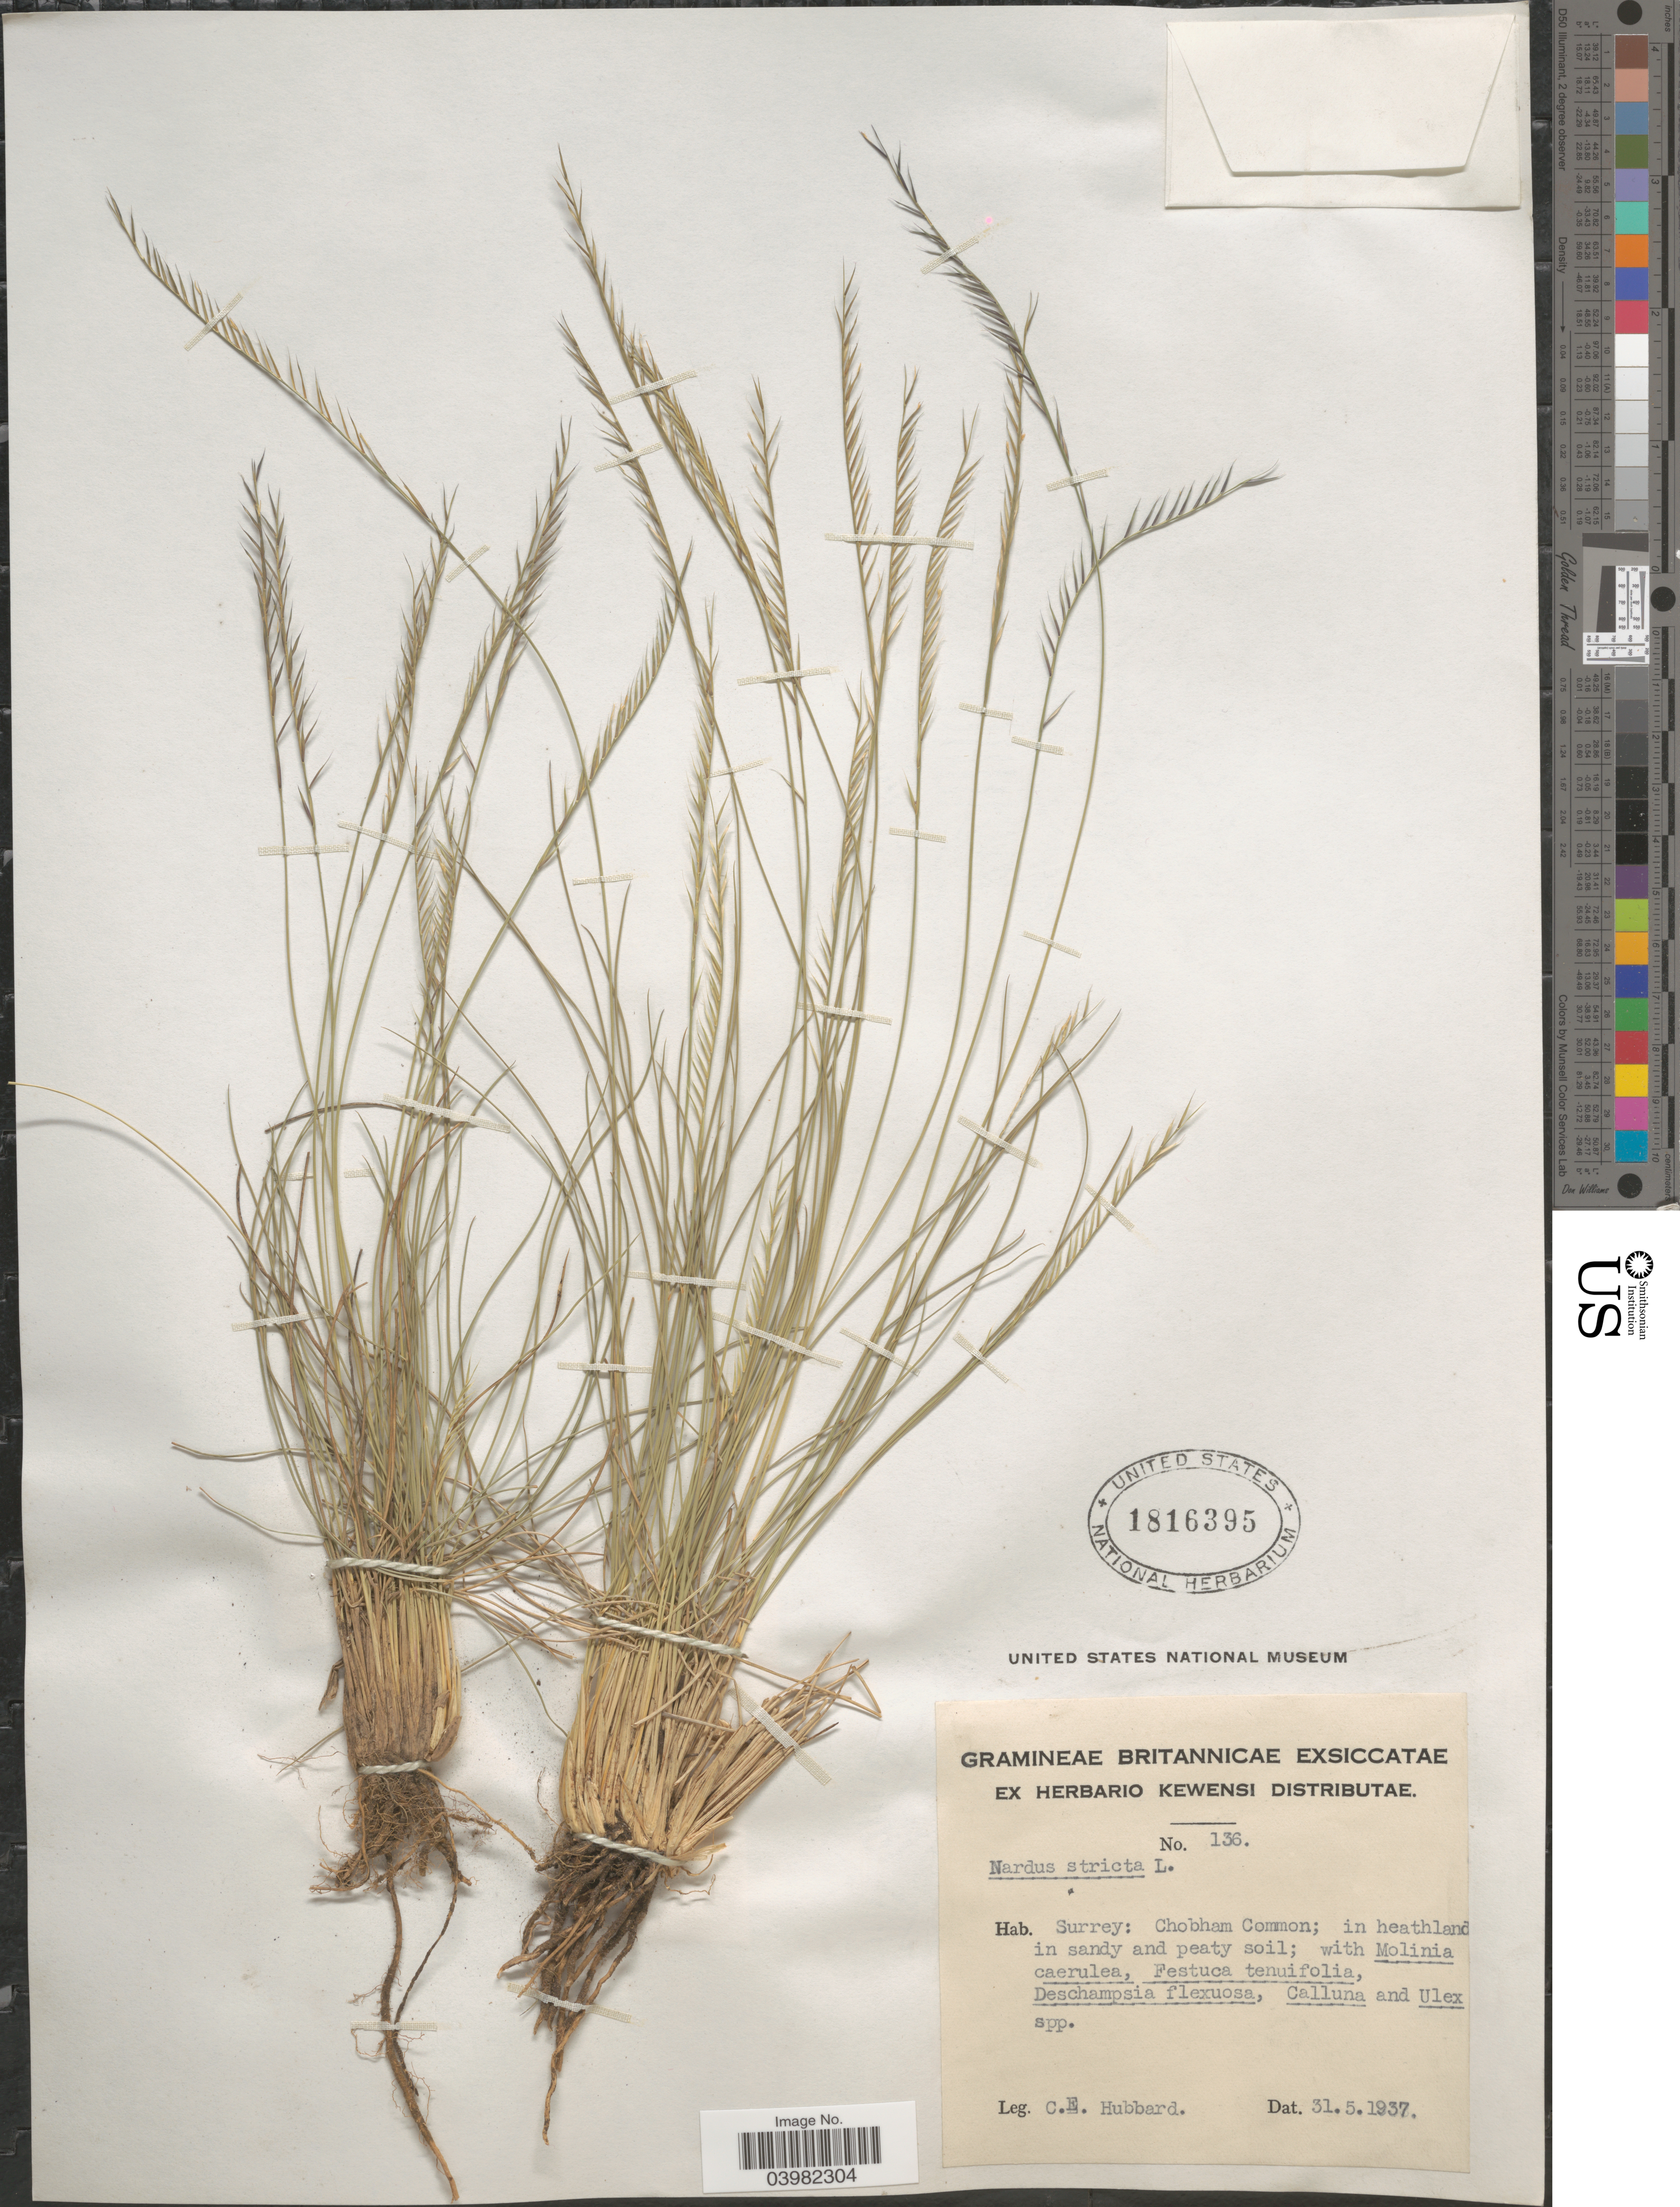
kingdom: Plantae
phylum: Tracheophyta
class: Liliopsida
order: Poales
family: Poaceae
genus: Nardus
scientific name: Nardus stricta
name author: L.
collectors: C. E. Hubbard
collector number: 136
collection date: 1937-05-31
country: United Kingdom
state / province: England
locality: Surrey: Chobham Common.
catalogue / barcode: US 1816395